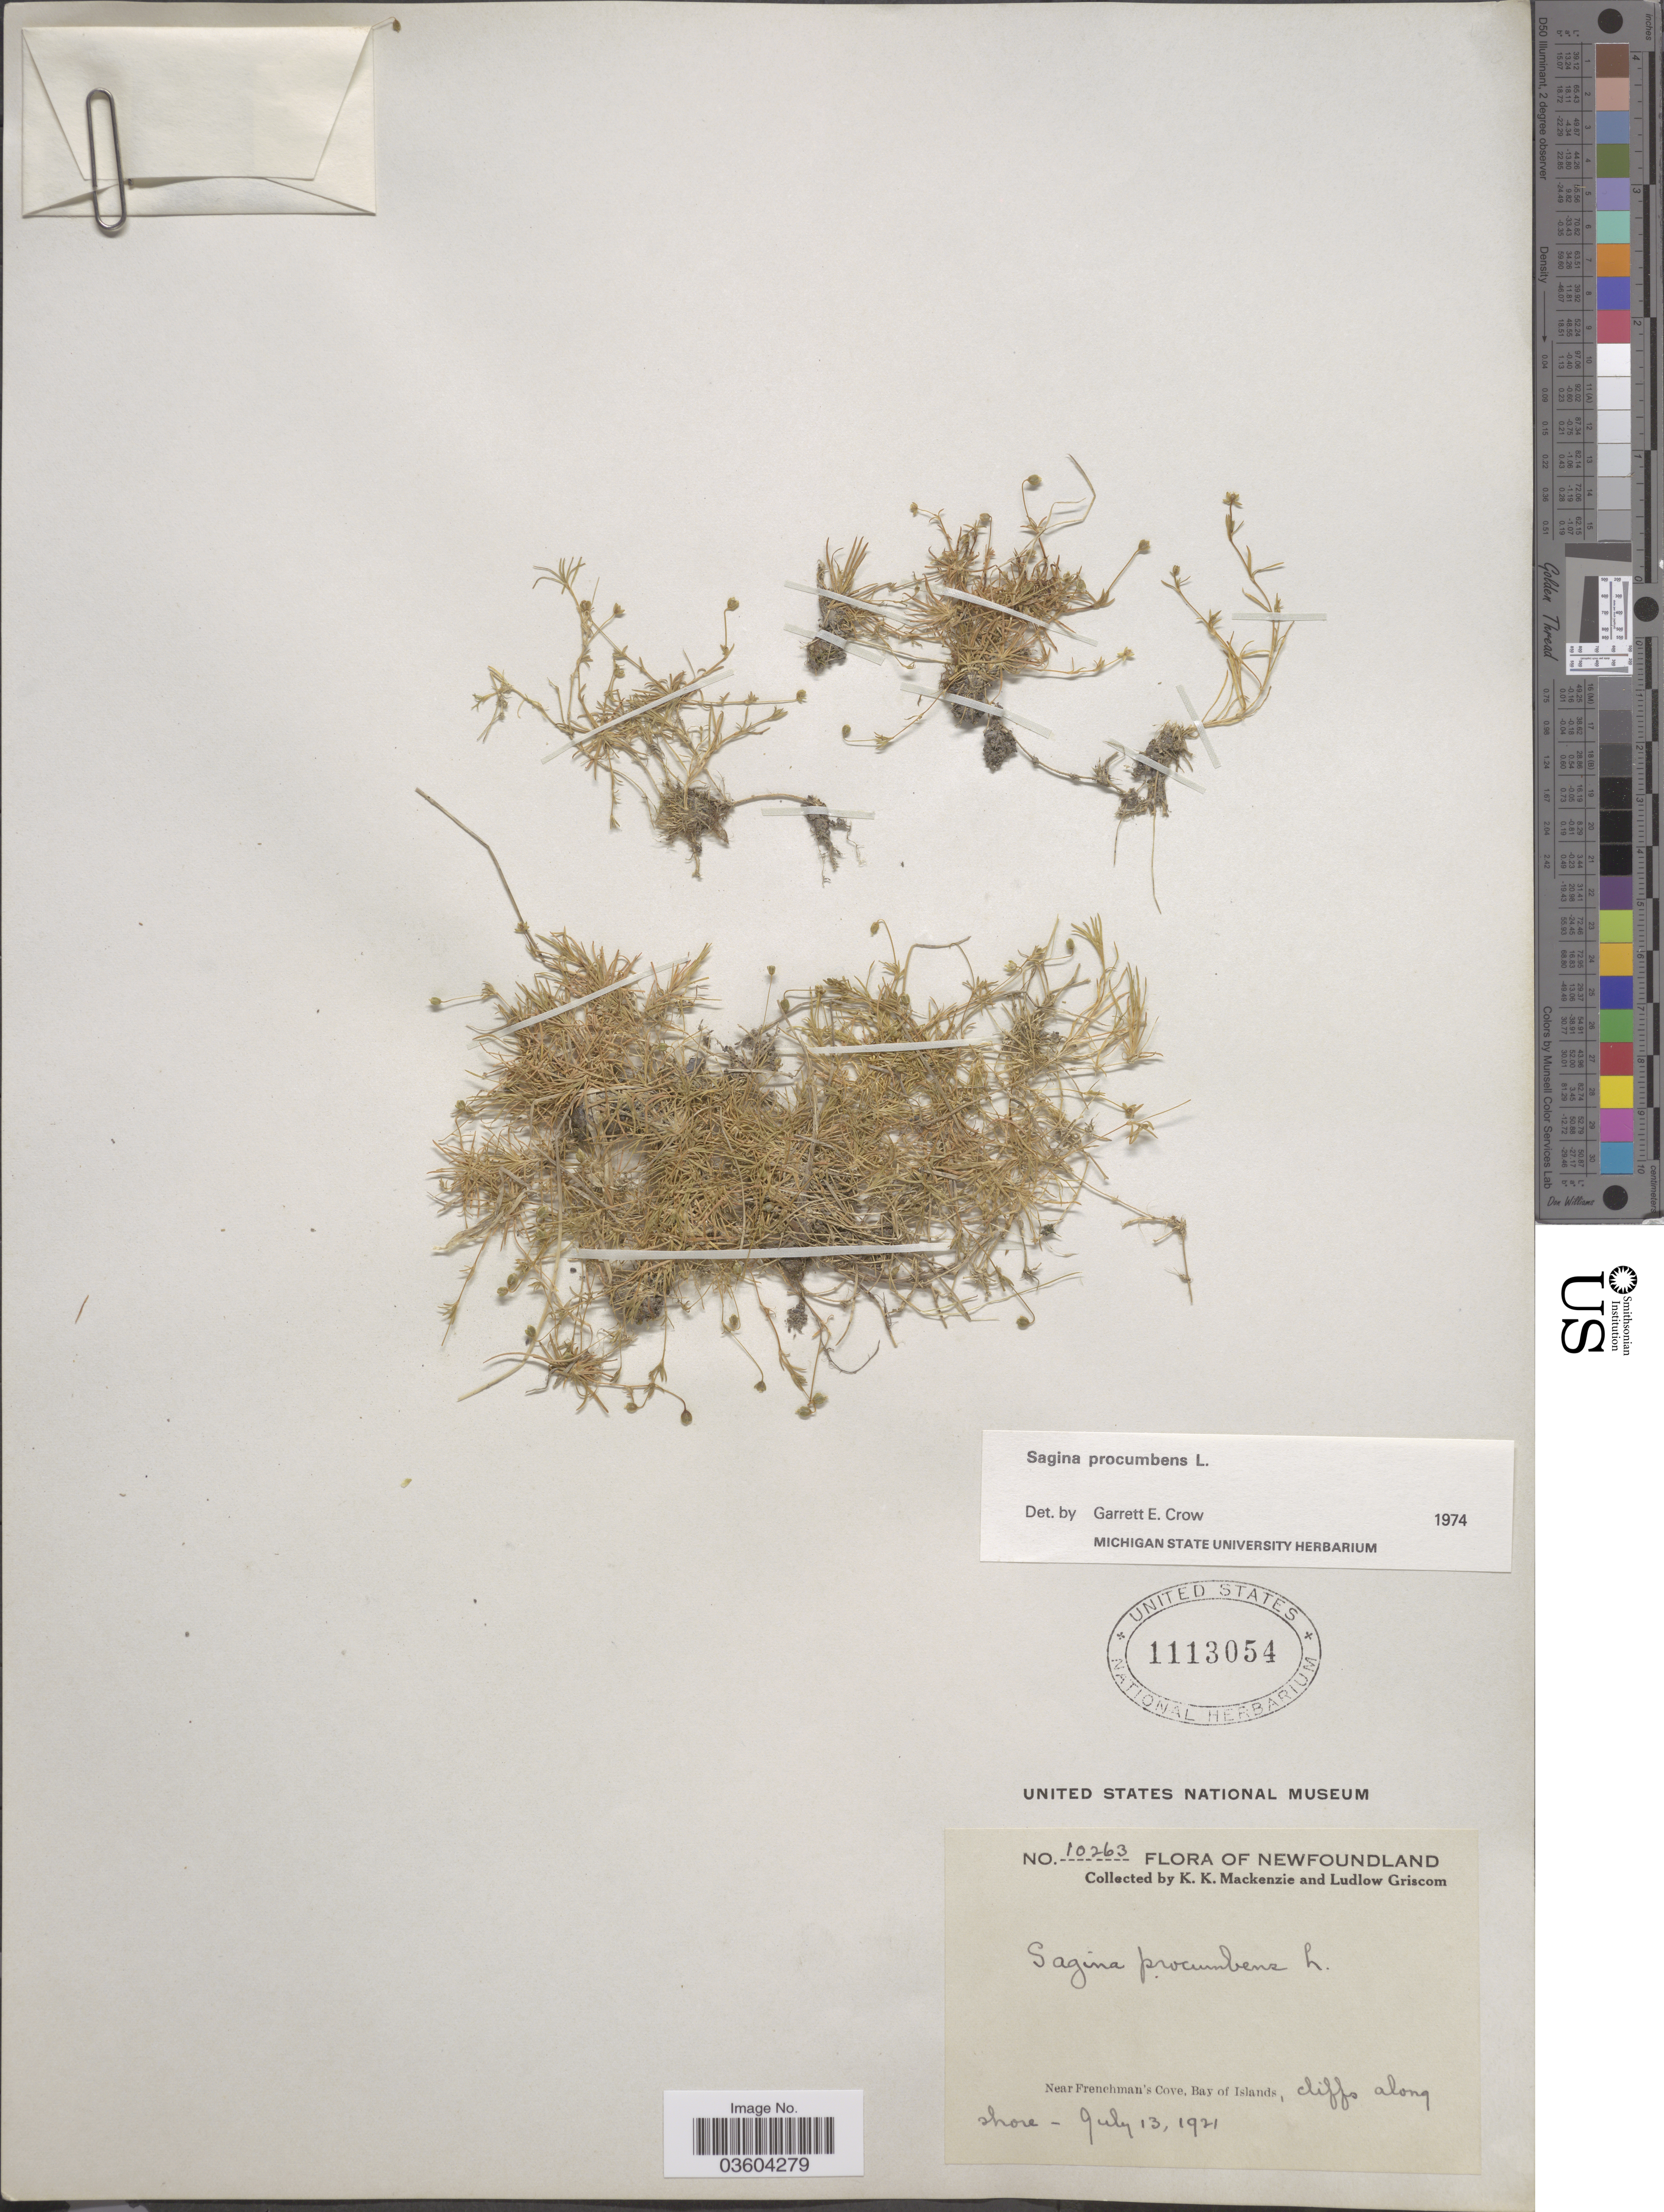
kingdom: Plantae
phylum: Tracheophyta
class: Magnoliopsida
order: Caryophyllales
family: Caryophyllaceae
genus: Sagina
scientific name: Sagina procumbens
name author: L.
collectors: K. K. Mackenzie & L. Griscom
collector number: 10263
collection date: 1921-07-13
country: Canada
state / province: Newfoundland and Labrador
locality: Near Frenchman's Cove, Bay of Islands, cliffs along shore.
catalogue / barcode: US 1113054